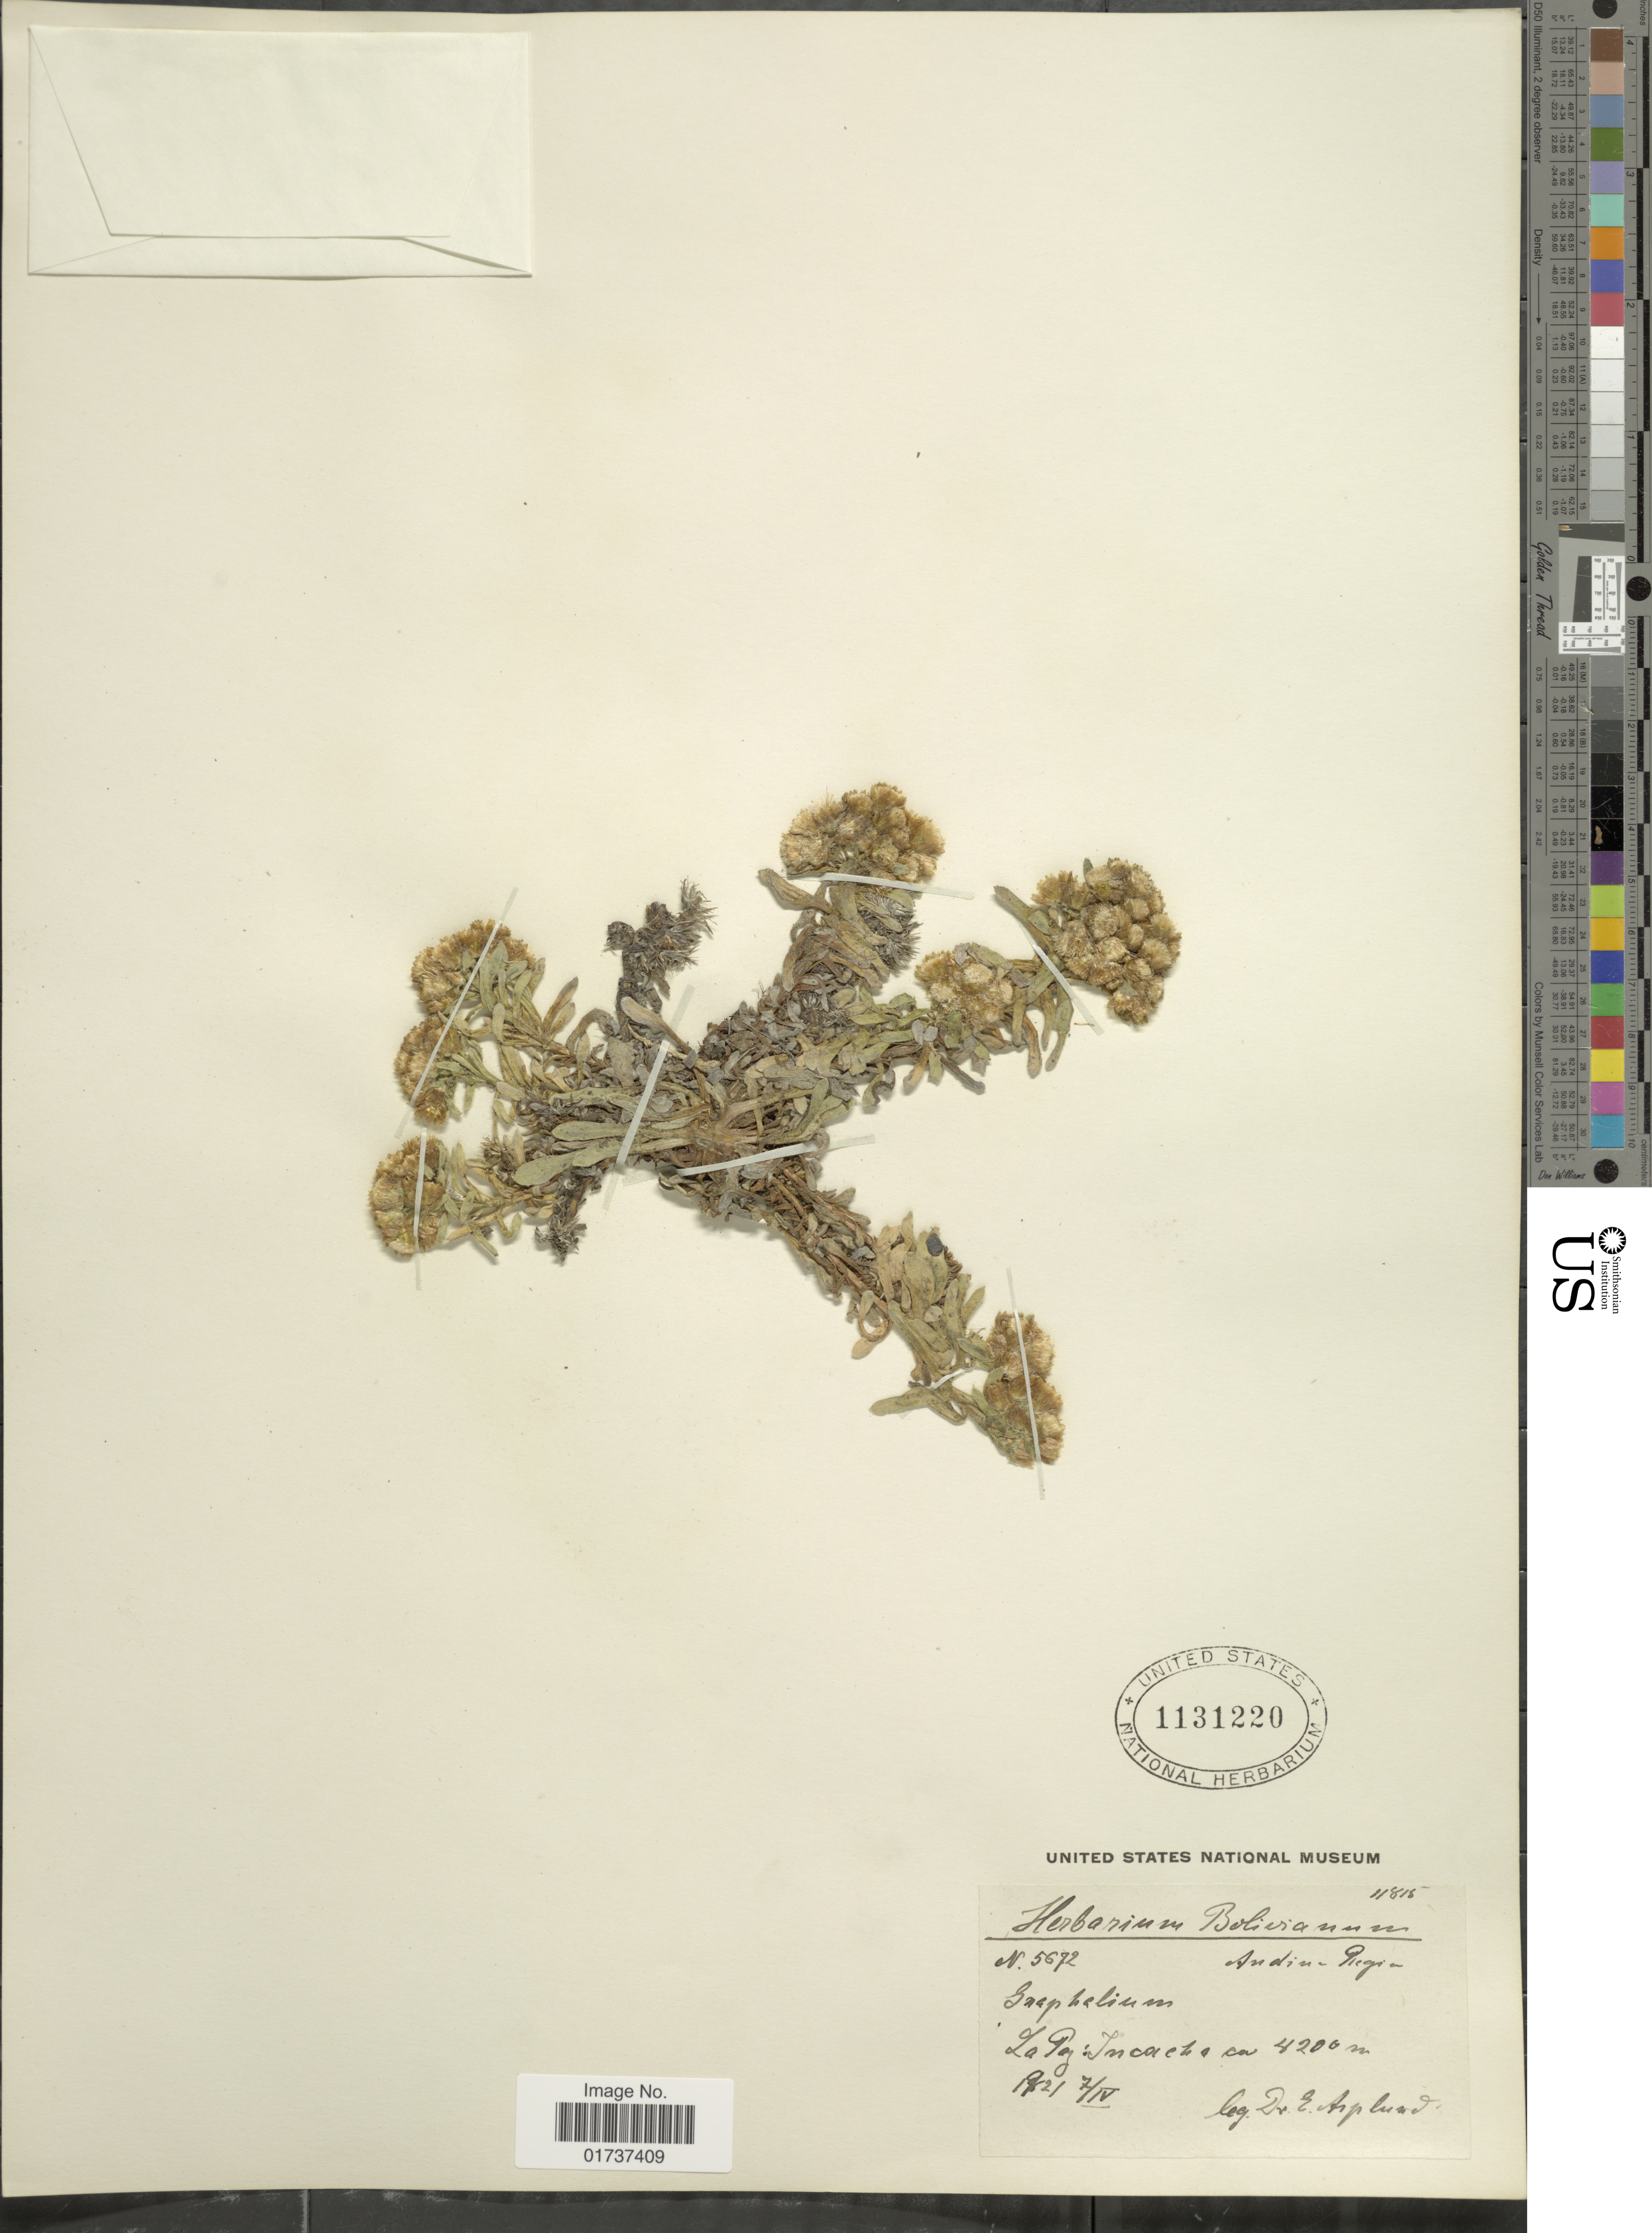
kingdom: Plantae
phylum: Tracheophyta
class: Magnoliopsida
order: Asterales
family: Asteraceae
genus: Gnaphalium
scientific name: Gnaphalium sp.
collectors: E. Asplund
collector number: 5672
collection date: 1921-04-07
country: Bolivia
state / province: La Paz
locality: Andine Region, La Paz: Incacha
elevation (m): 4200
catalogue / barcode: US 1131220